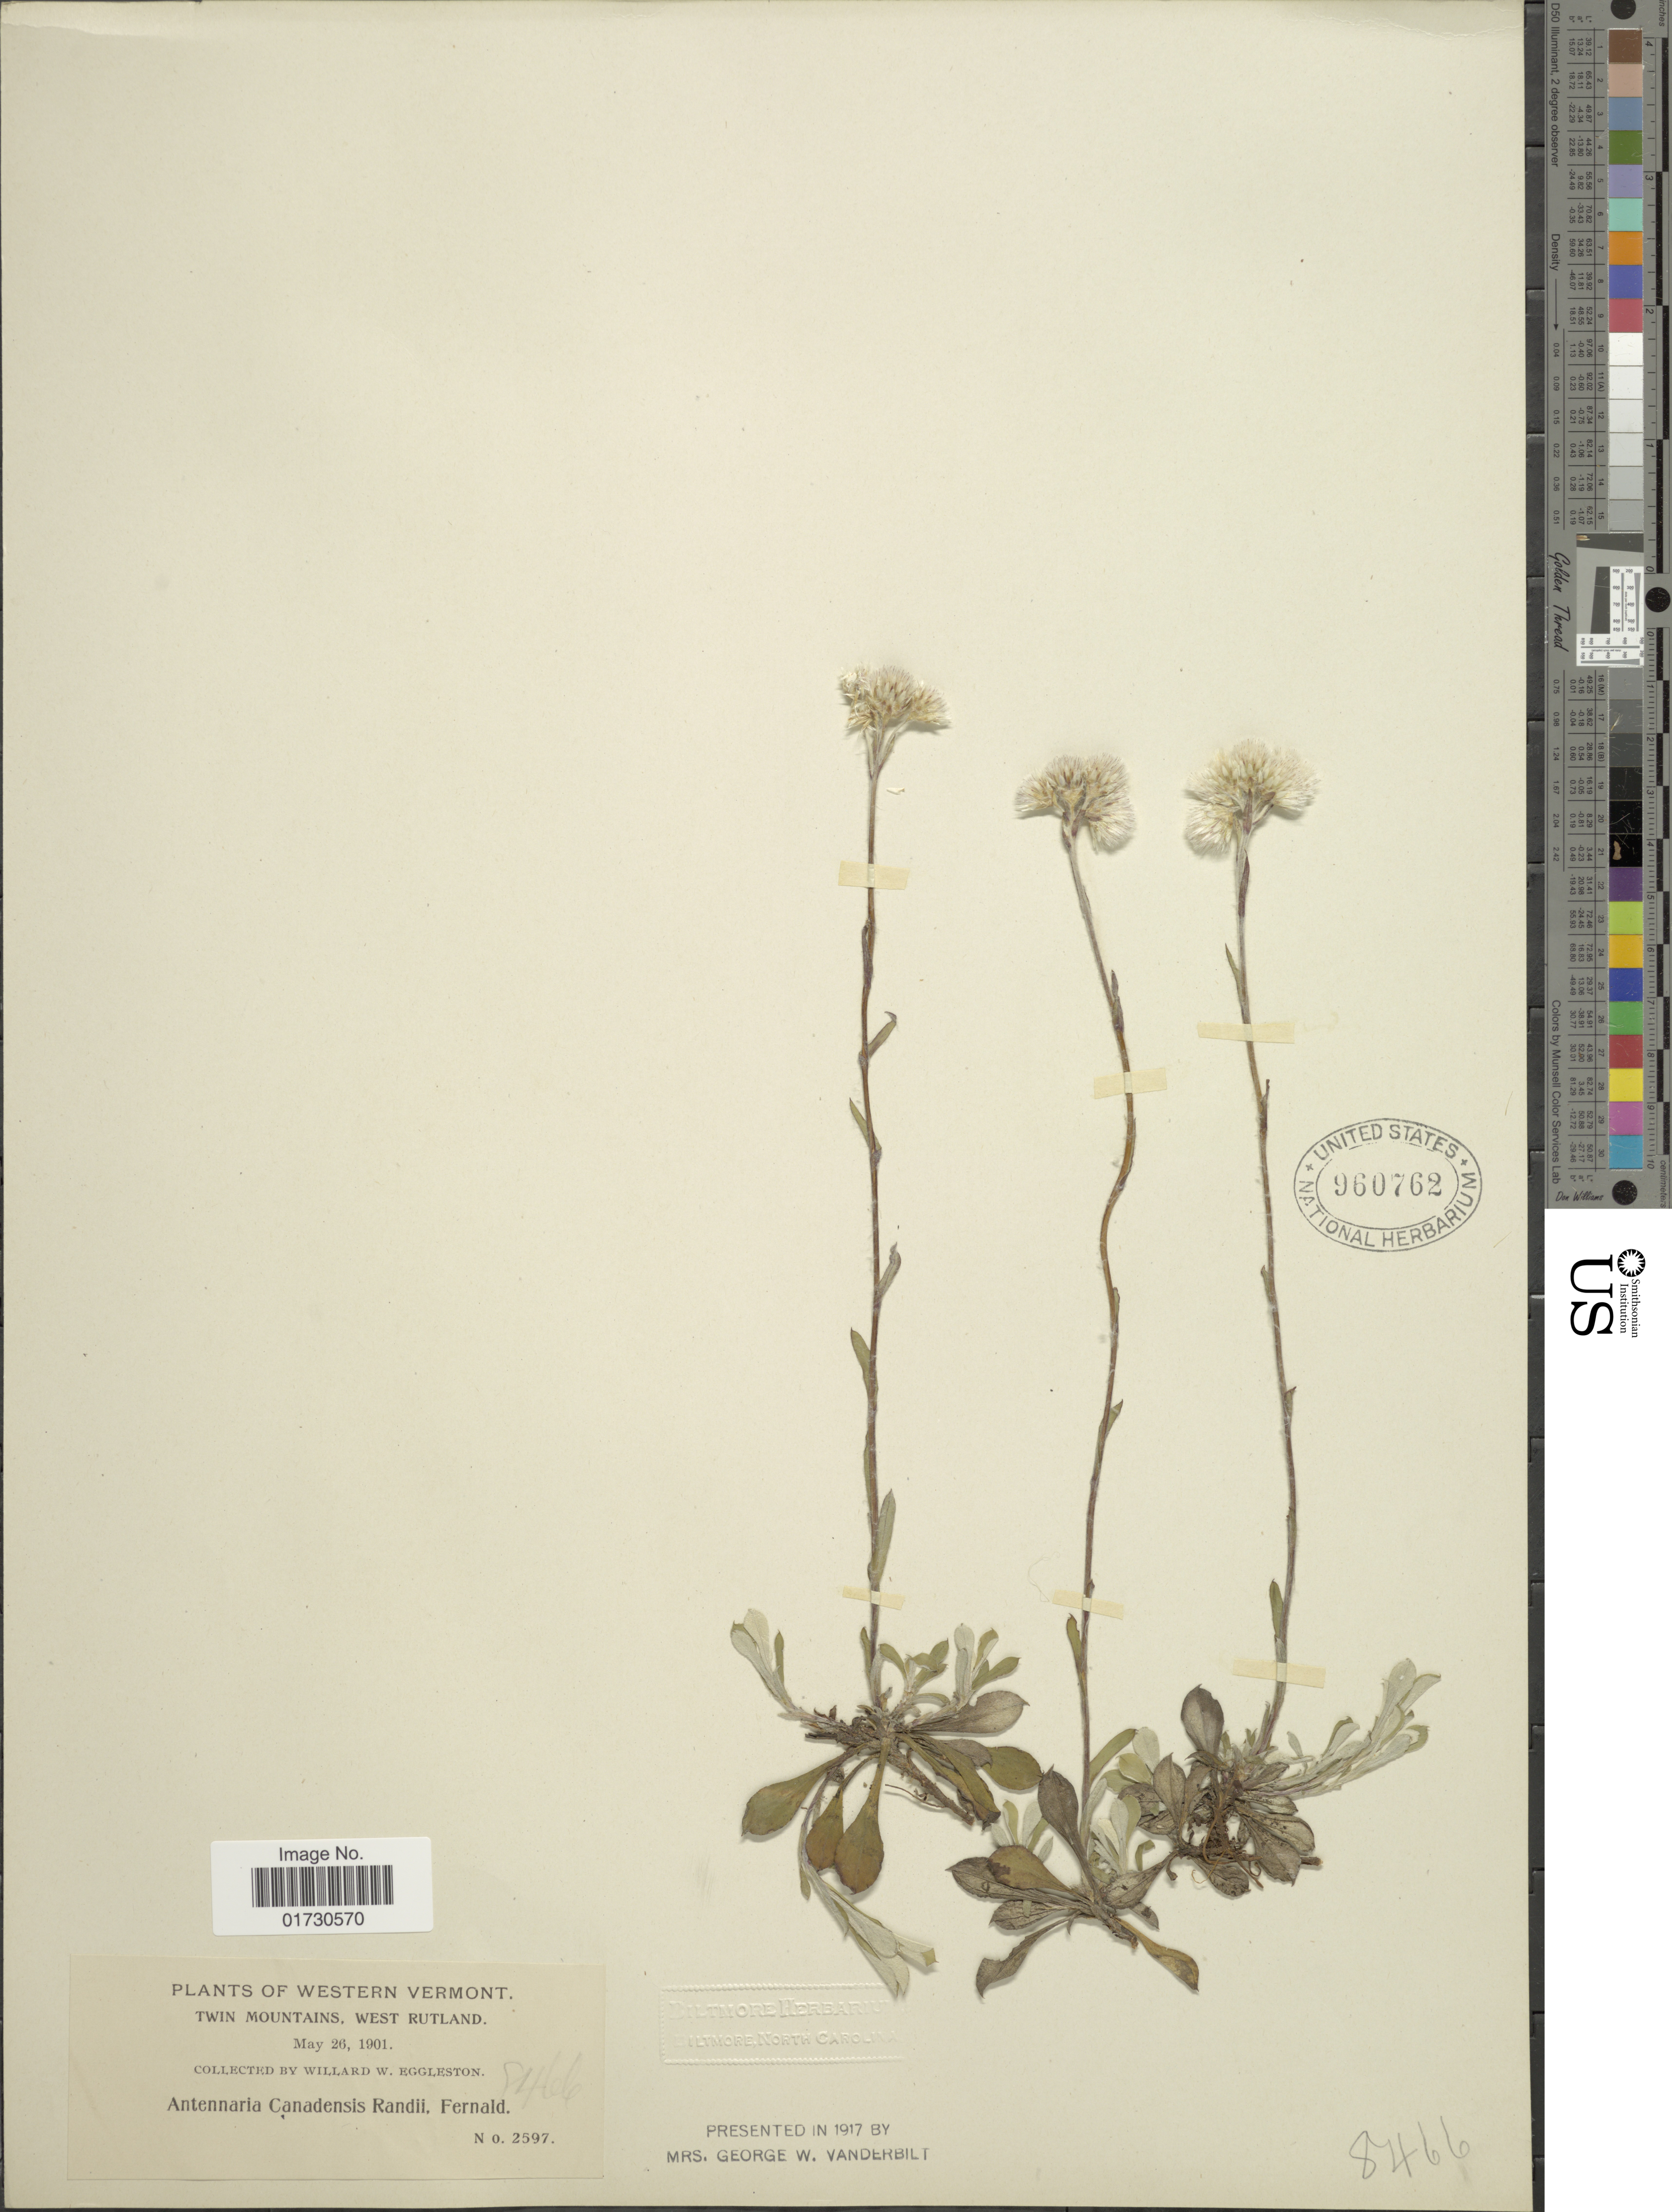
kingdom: Plantae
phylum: Tracheophyta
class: Magnoliopsida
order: Asterales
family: Asteraceae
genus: Antennaria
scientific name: Antennaria canadensis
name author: Greene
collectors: W. W. Eggleston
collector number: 2597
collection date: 1901-05-26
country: United States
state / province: Vermont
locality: Western Vermont, Twin Mountains, West Rutland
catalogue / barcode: US 960762